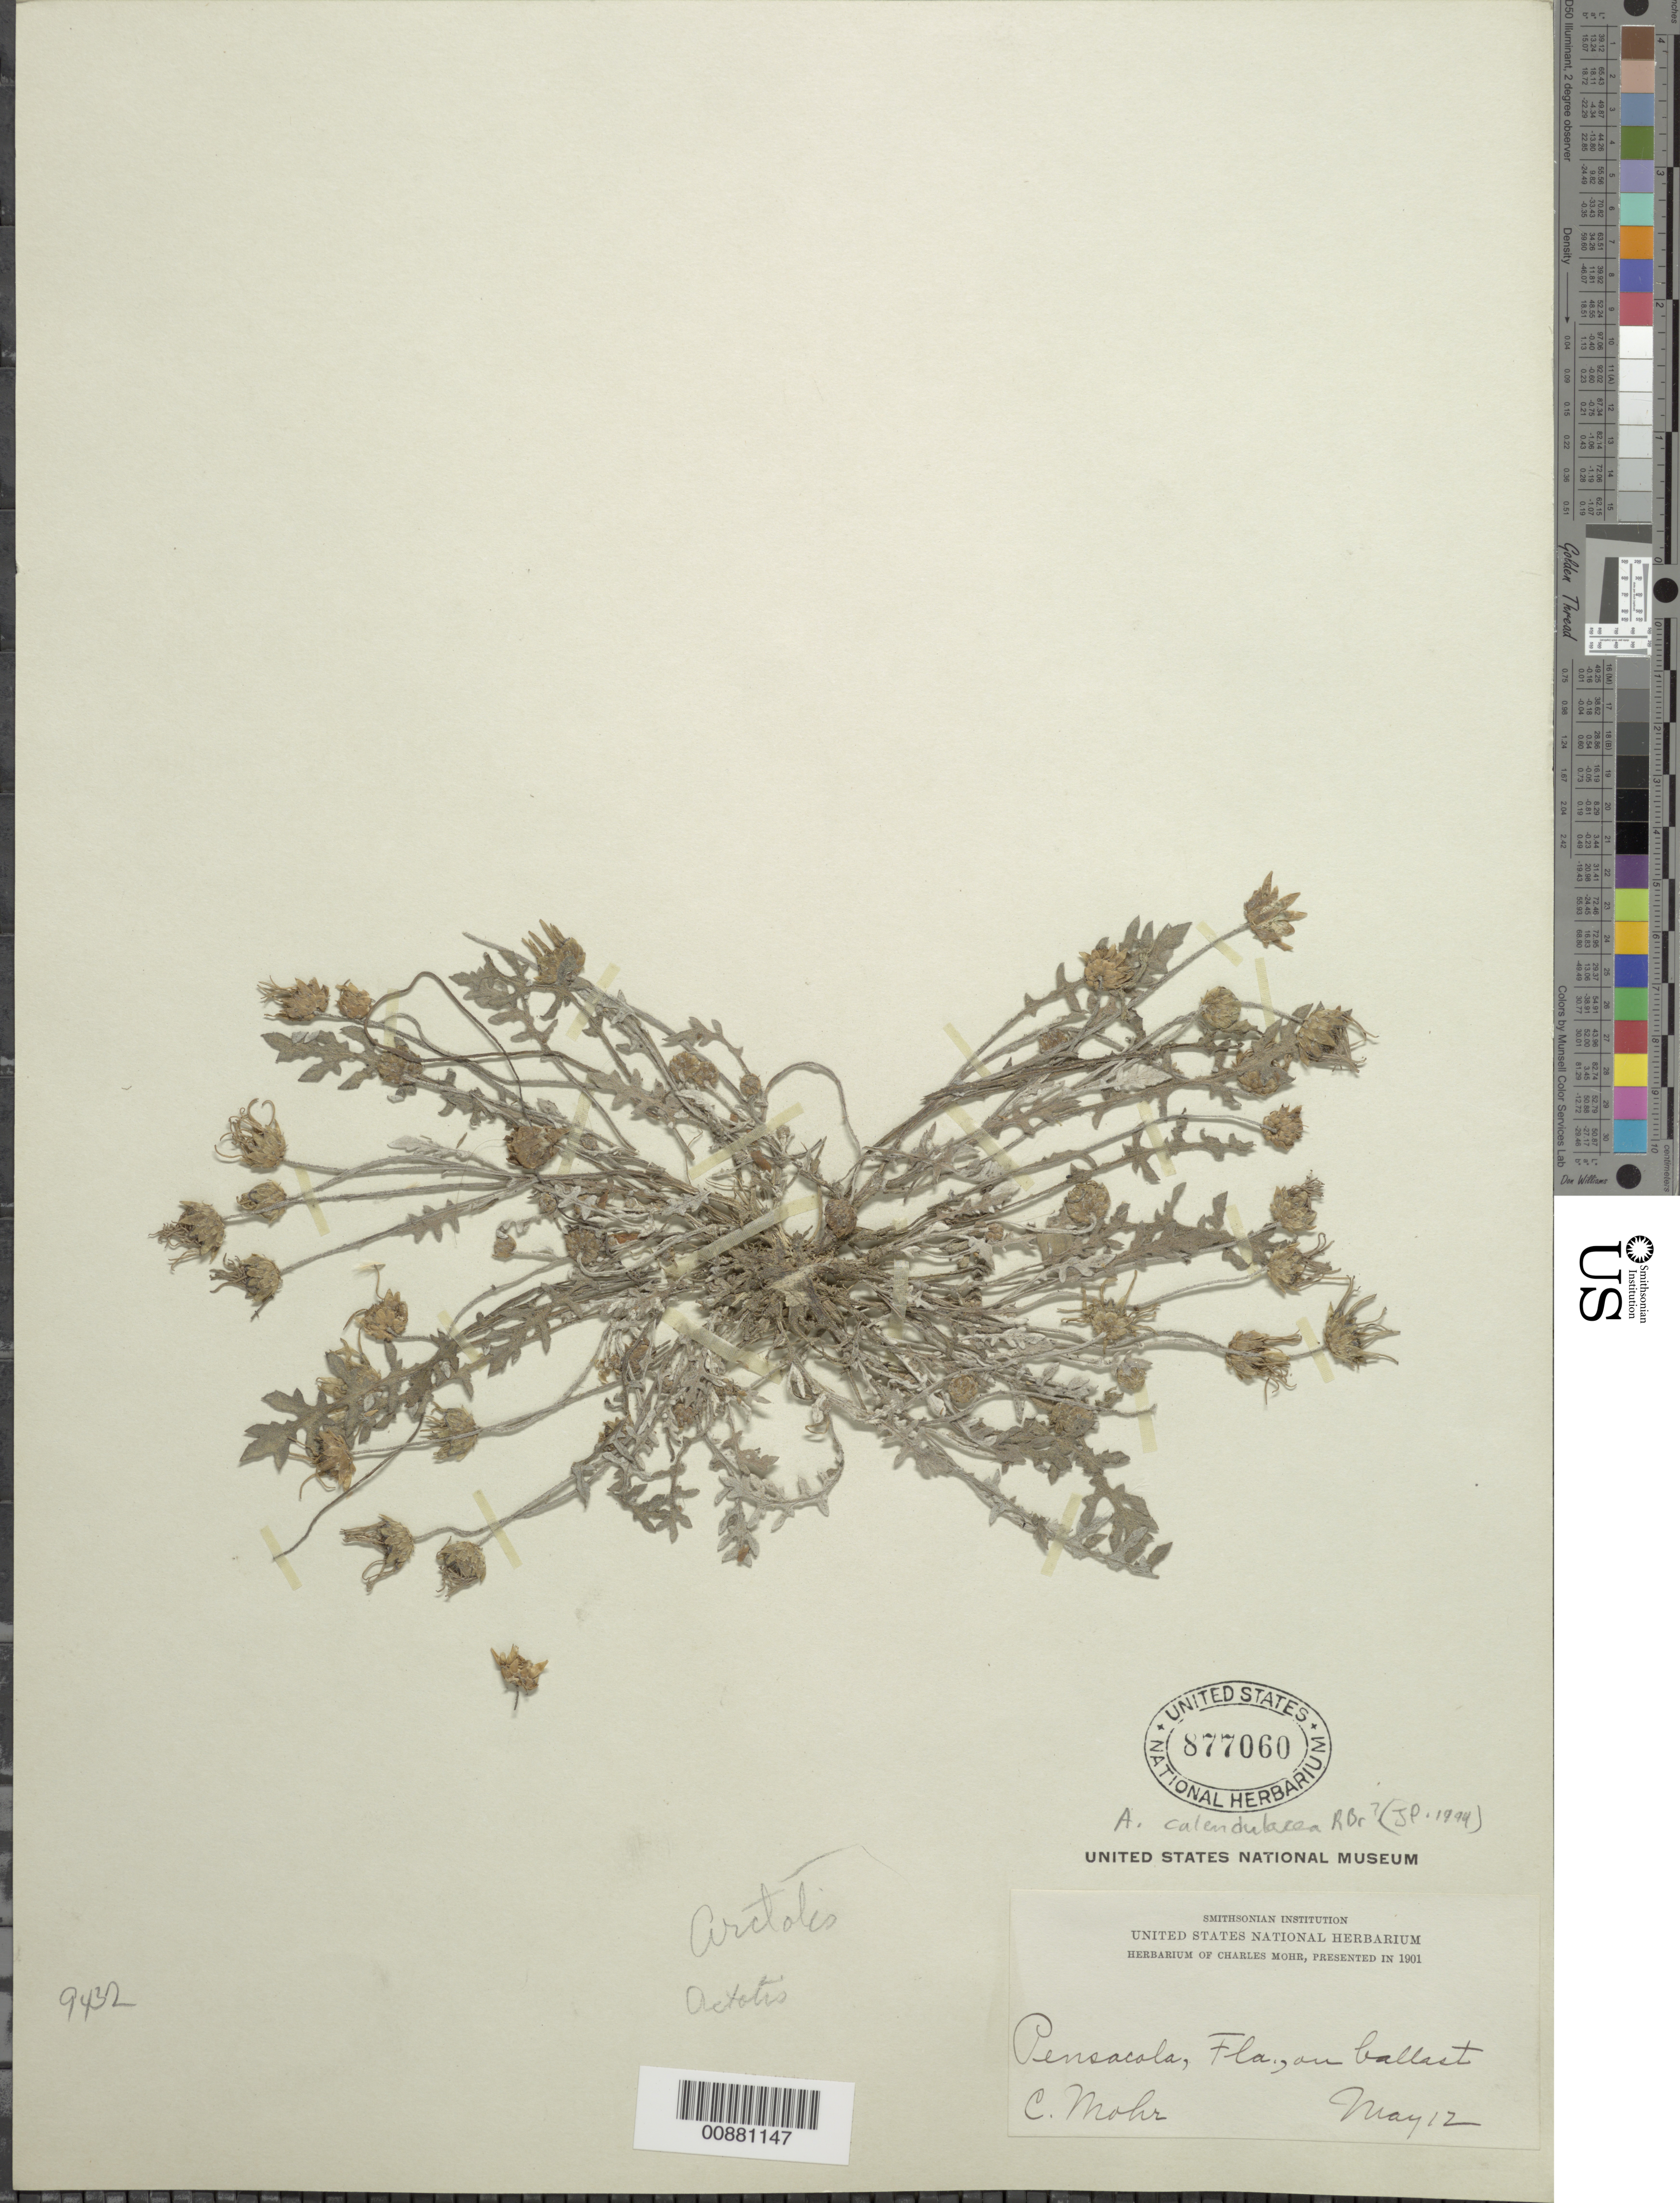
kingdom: Plantae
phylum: Tracheophyta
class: Magnoliopsida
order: Asterales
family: Asteraceae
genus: Arctotis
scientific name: Arctotis calendulacea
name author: L.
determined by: Pruski, J. F.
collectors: C. T. Mohr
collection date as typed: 12 May 1901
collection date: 1901-05-12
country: United States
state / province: Florida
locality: Pensacola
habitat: On ballast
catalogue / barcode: US 877060